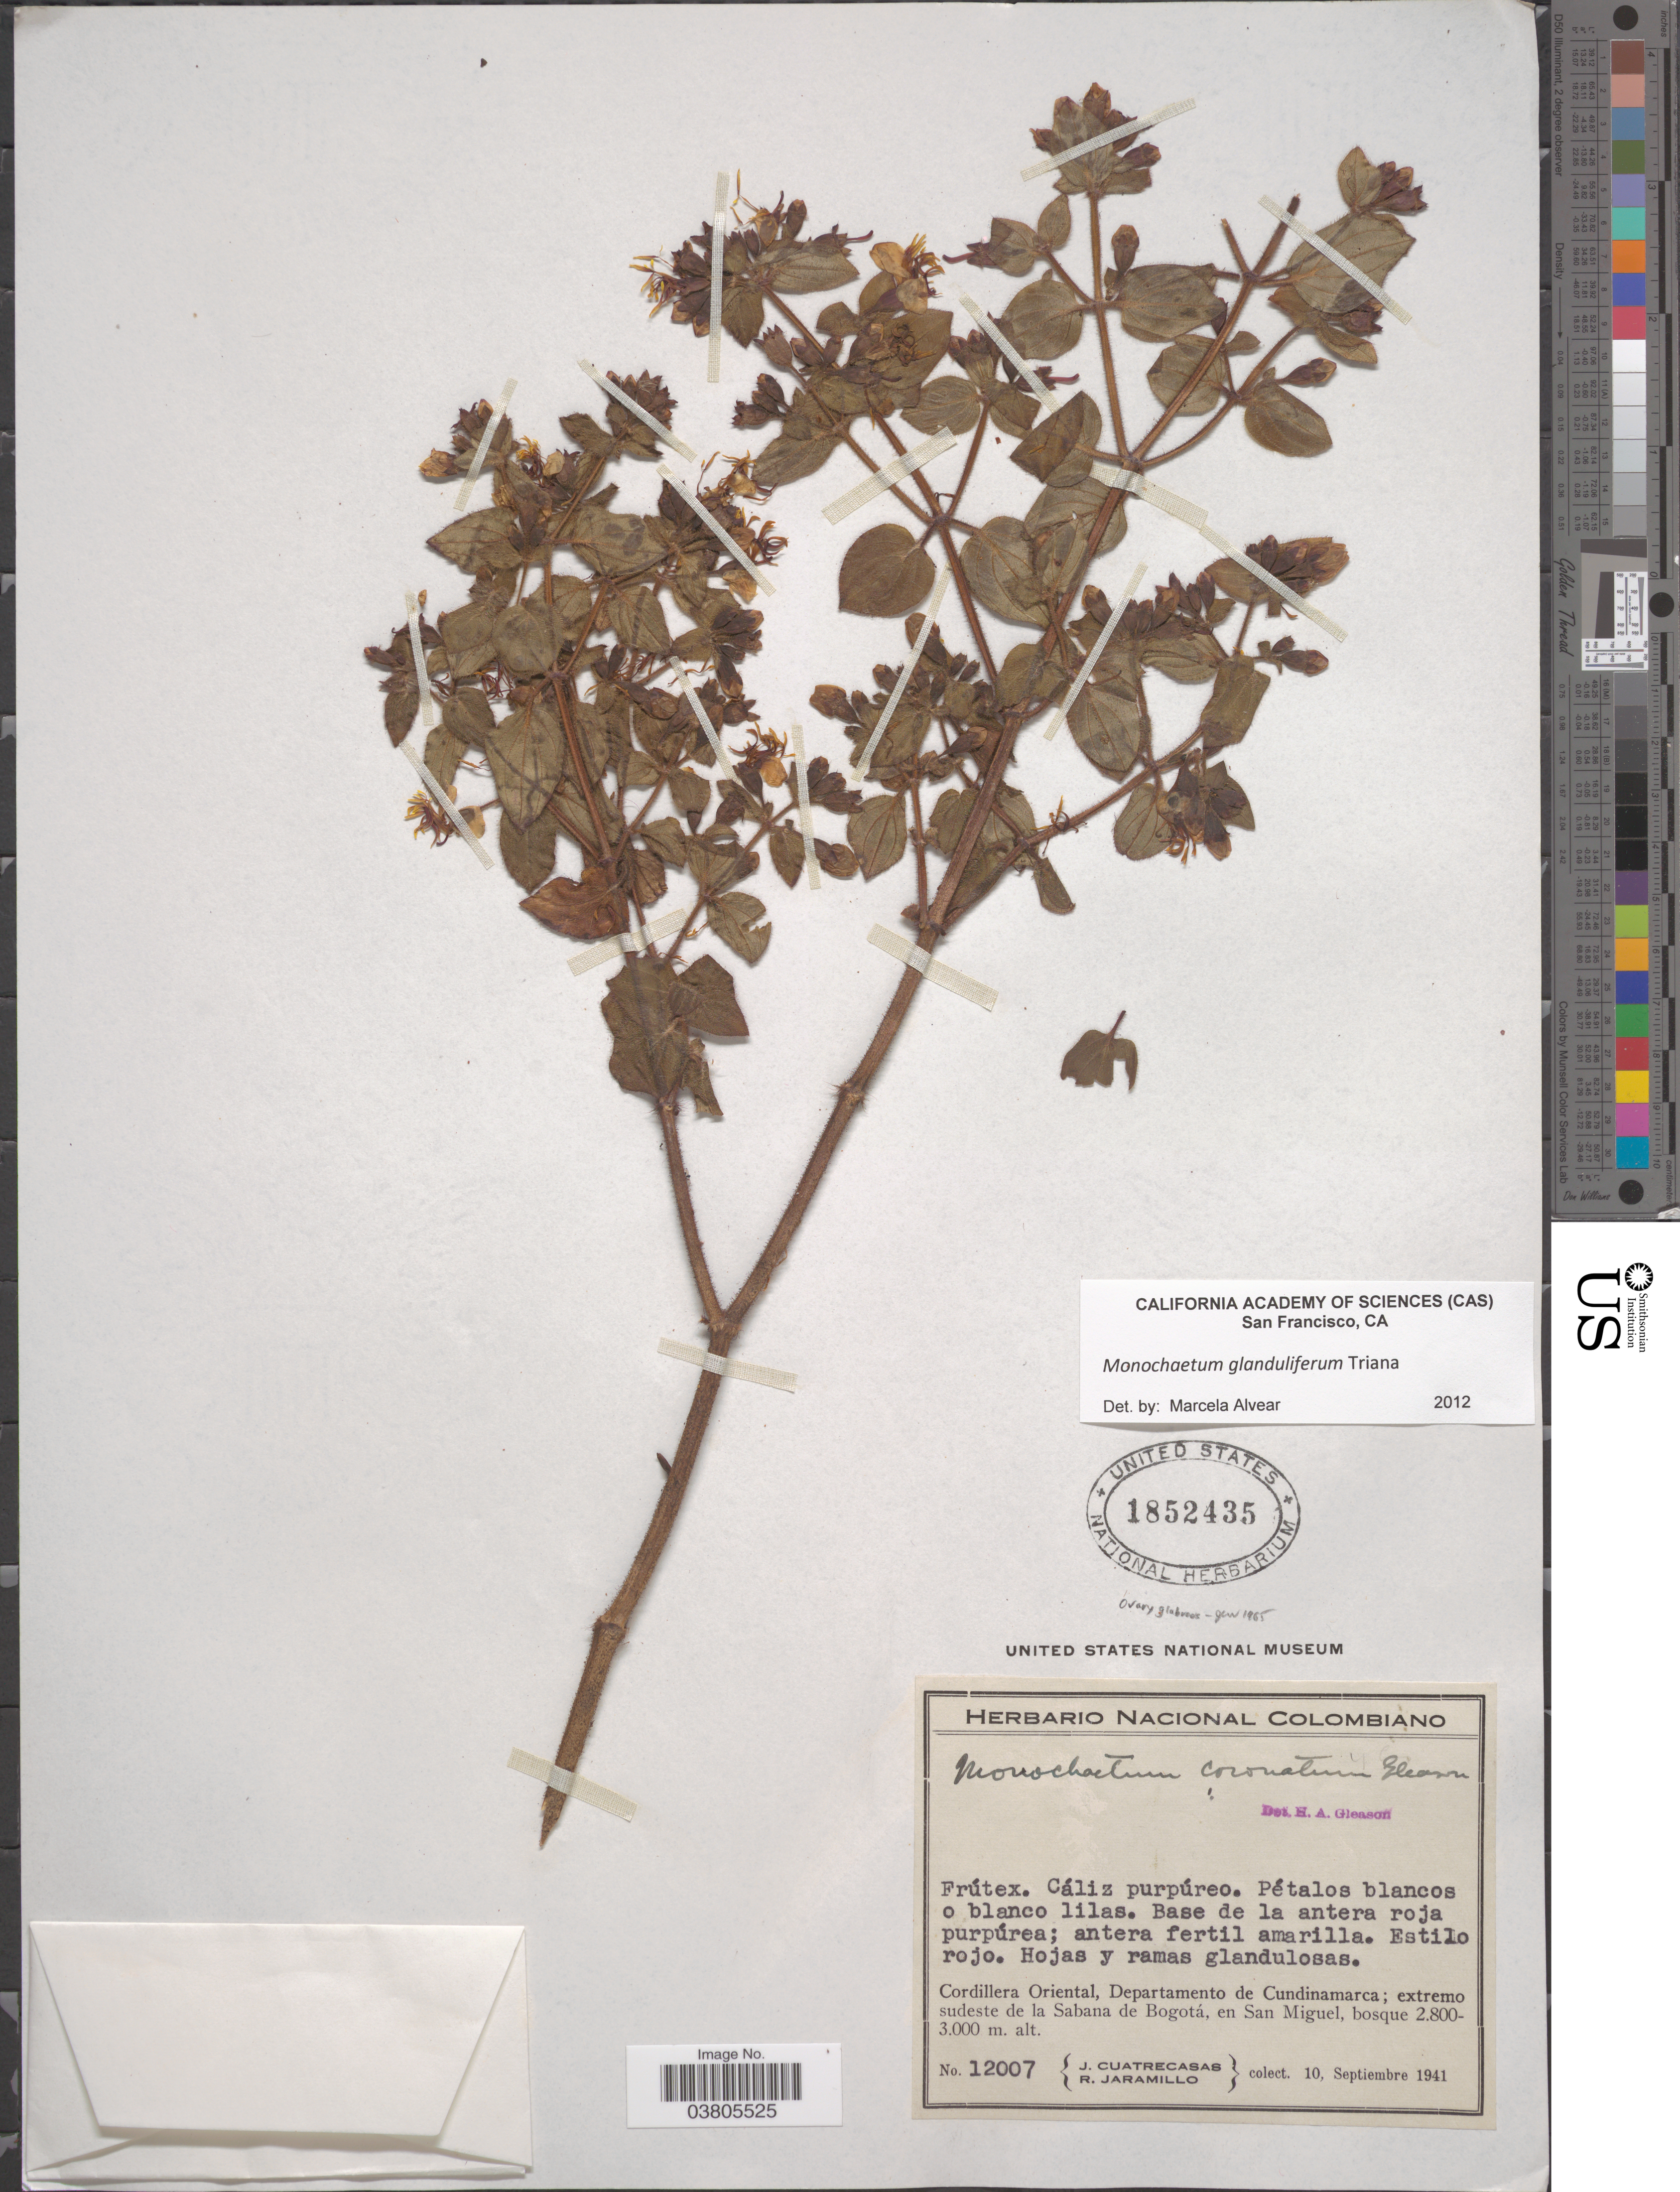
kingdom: Plantae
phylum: Tracheophyta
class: Magnoliopsida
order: Myrtales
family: Melastomataceae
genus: Monochaetum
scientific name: Monochaetum glanduliferum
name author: Triana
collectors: J. Cuatrecasas & R. Jaramillo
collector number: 12007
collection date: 1941-09-10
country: Colombia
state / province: Cundinamarca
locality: Cordillera Oriental, Departamento de Cundinamarca; extremo sudeste de la Sabana de Bogotá, en San Miguel.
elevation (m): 2800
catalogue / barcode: US 1852435